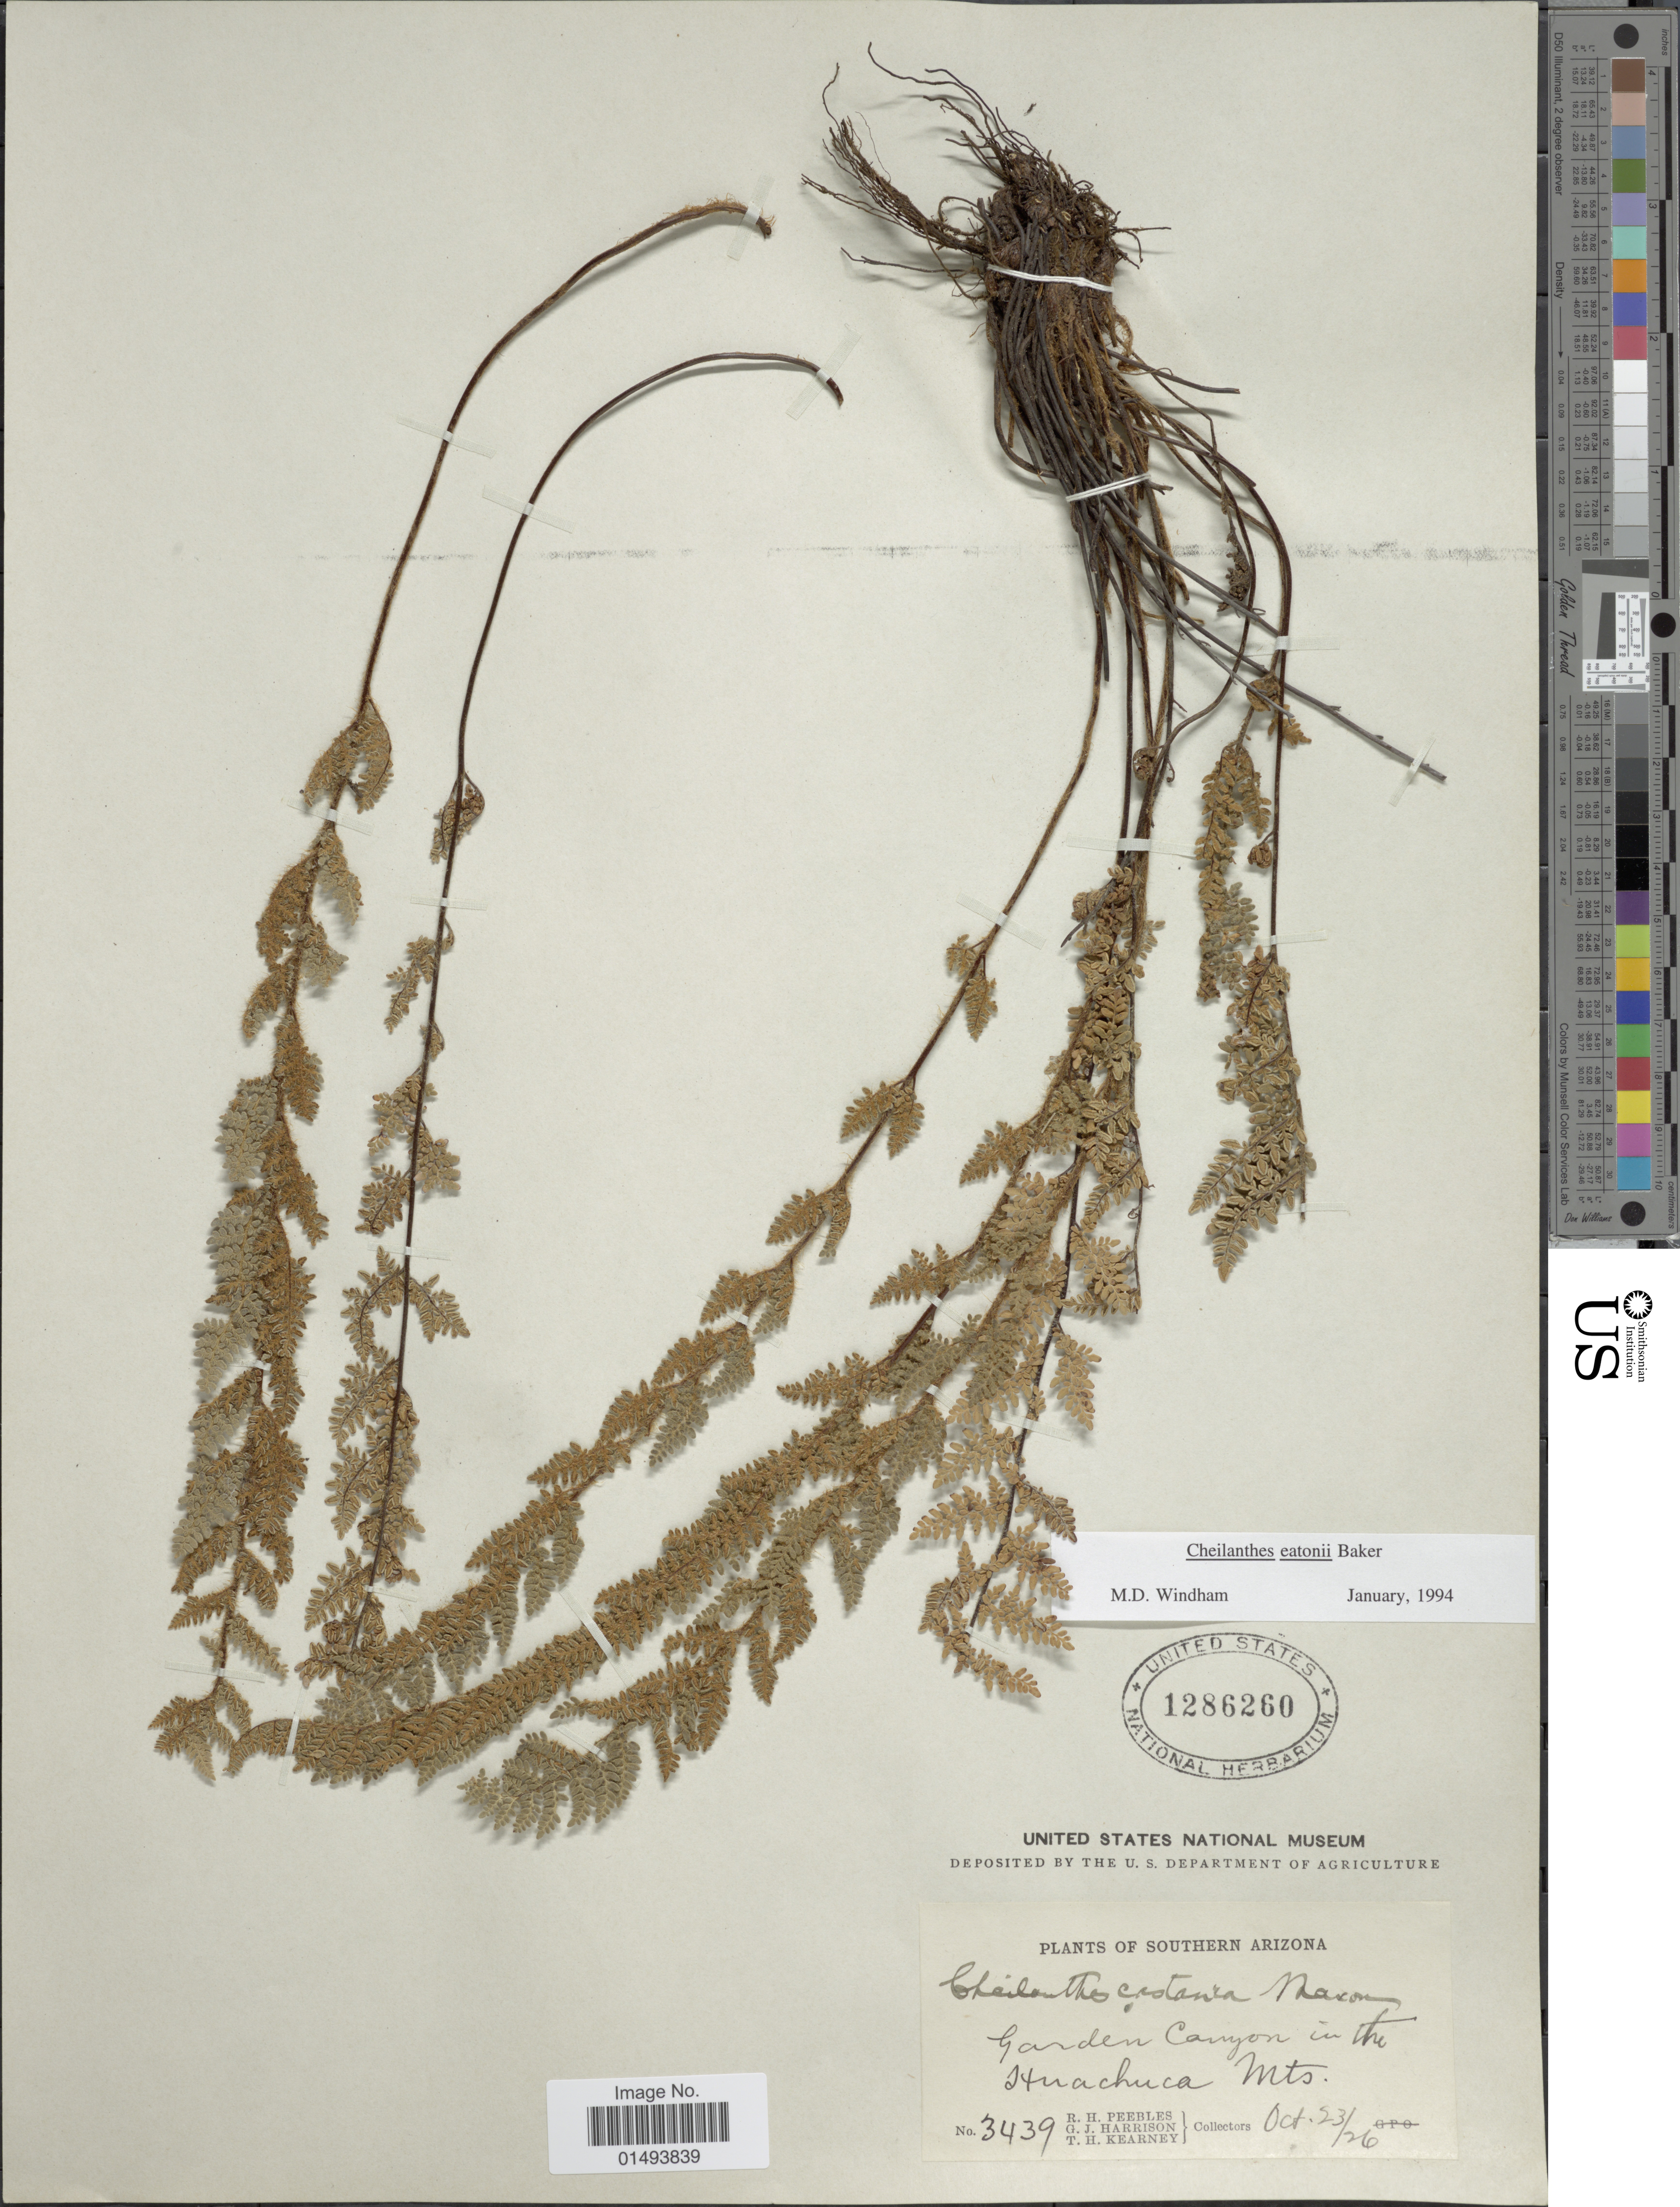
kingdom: Plantae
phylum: Tracheophyta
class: Polypodiopsida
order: Polypodiales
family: Pteridaceae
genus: Myriopteris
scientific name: Myriopteris rufa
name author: Fée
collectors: R. H. Peebles, G. J. Harrison & T. H. Kearney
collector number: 3439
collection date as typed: Transcribed d/m/y: 23/10/26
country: United States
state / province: Arizona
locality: Plants of Southern Arizona, Garden Canyon in the Huachuca Mts.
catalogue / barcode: US 1286260